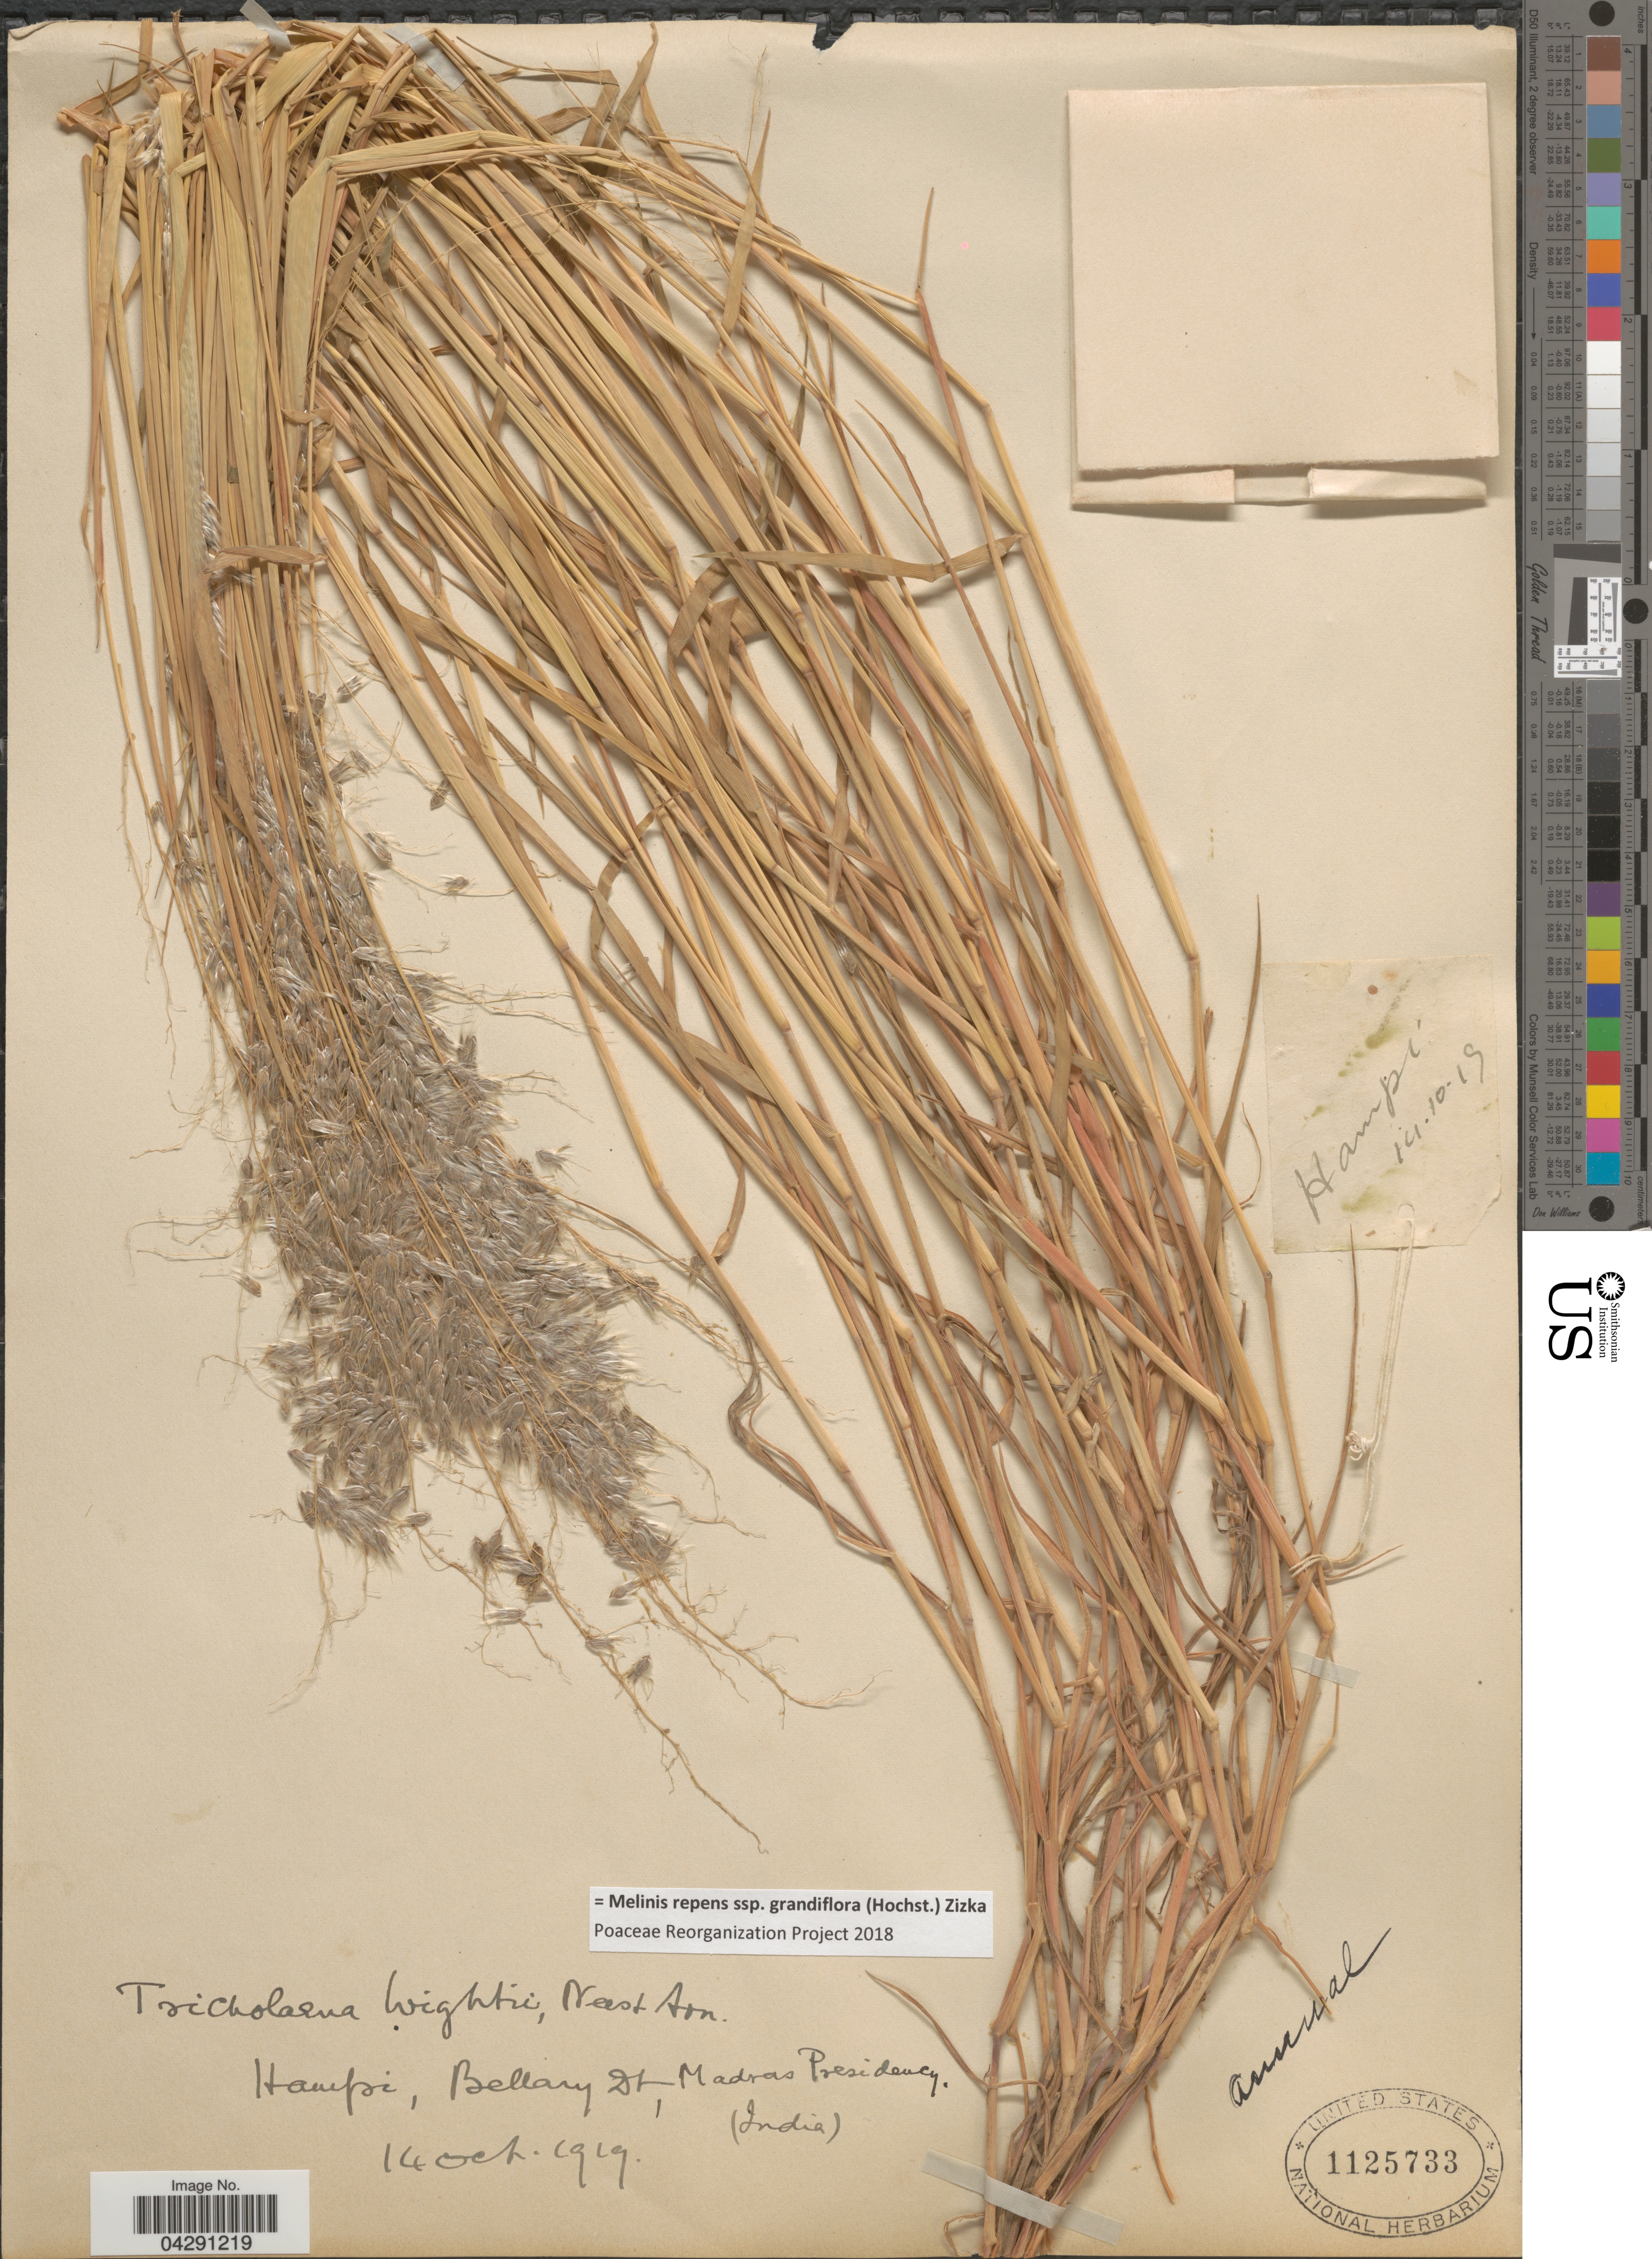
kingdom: Plantae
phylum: Tracheophyta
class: Liliopsida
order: Poales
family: Poaceae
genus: Melinis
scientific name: Melinis repens subsp. grandiflora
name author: (Hochst.) Zizka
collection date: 1919-10-14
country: India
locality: Hampi, Bellary Dt. Madras Presidency.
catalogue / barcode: US 1125733